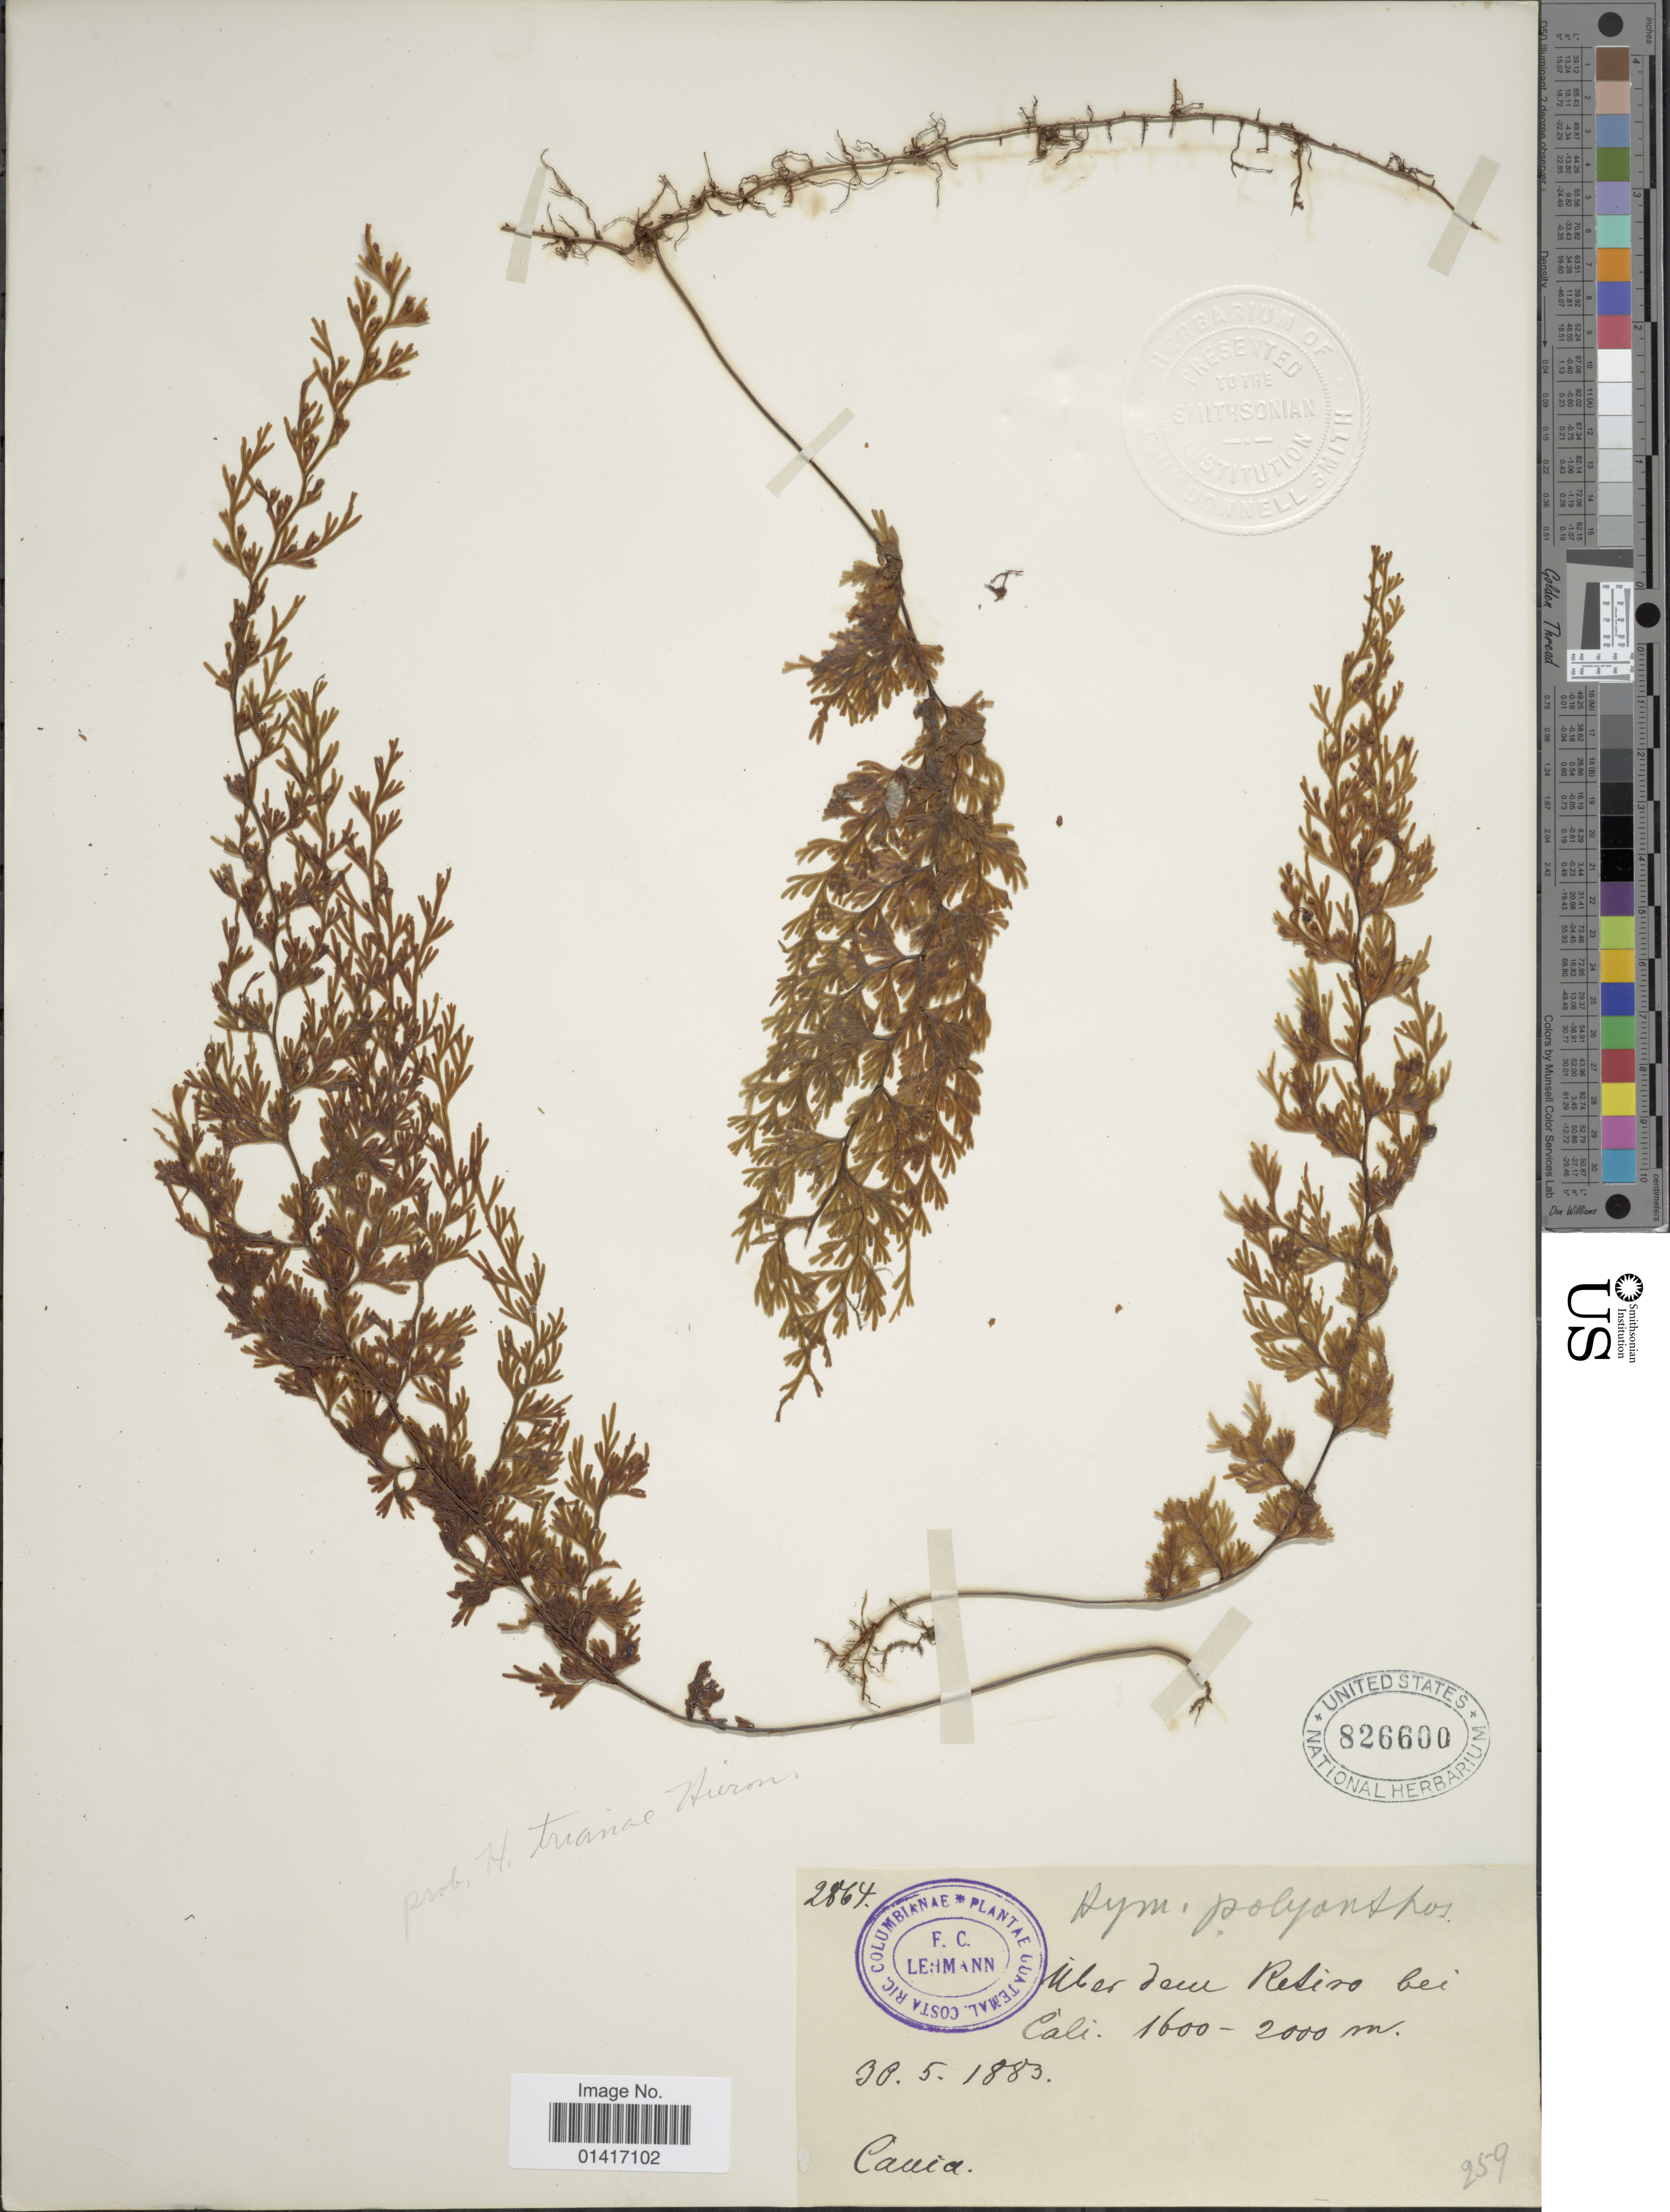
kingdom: Plantae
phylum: Tracheophyta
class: Polypodiopsida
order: Hymenophyllales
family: Hymenophyllaceae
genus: Hymenophyllum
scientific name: Hymenophyllum trianae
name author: (Hieron.)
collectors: F. C. Lehmann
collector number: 2864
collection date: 1883-05-30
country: Colombia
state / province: Cauca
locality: Uber dem Retiro bei Cali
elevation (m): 1600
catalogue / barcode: US 826600